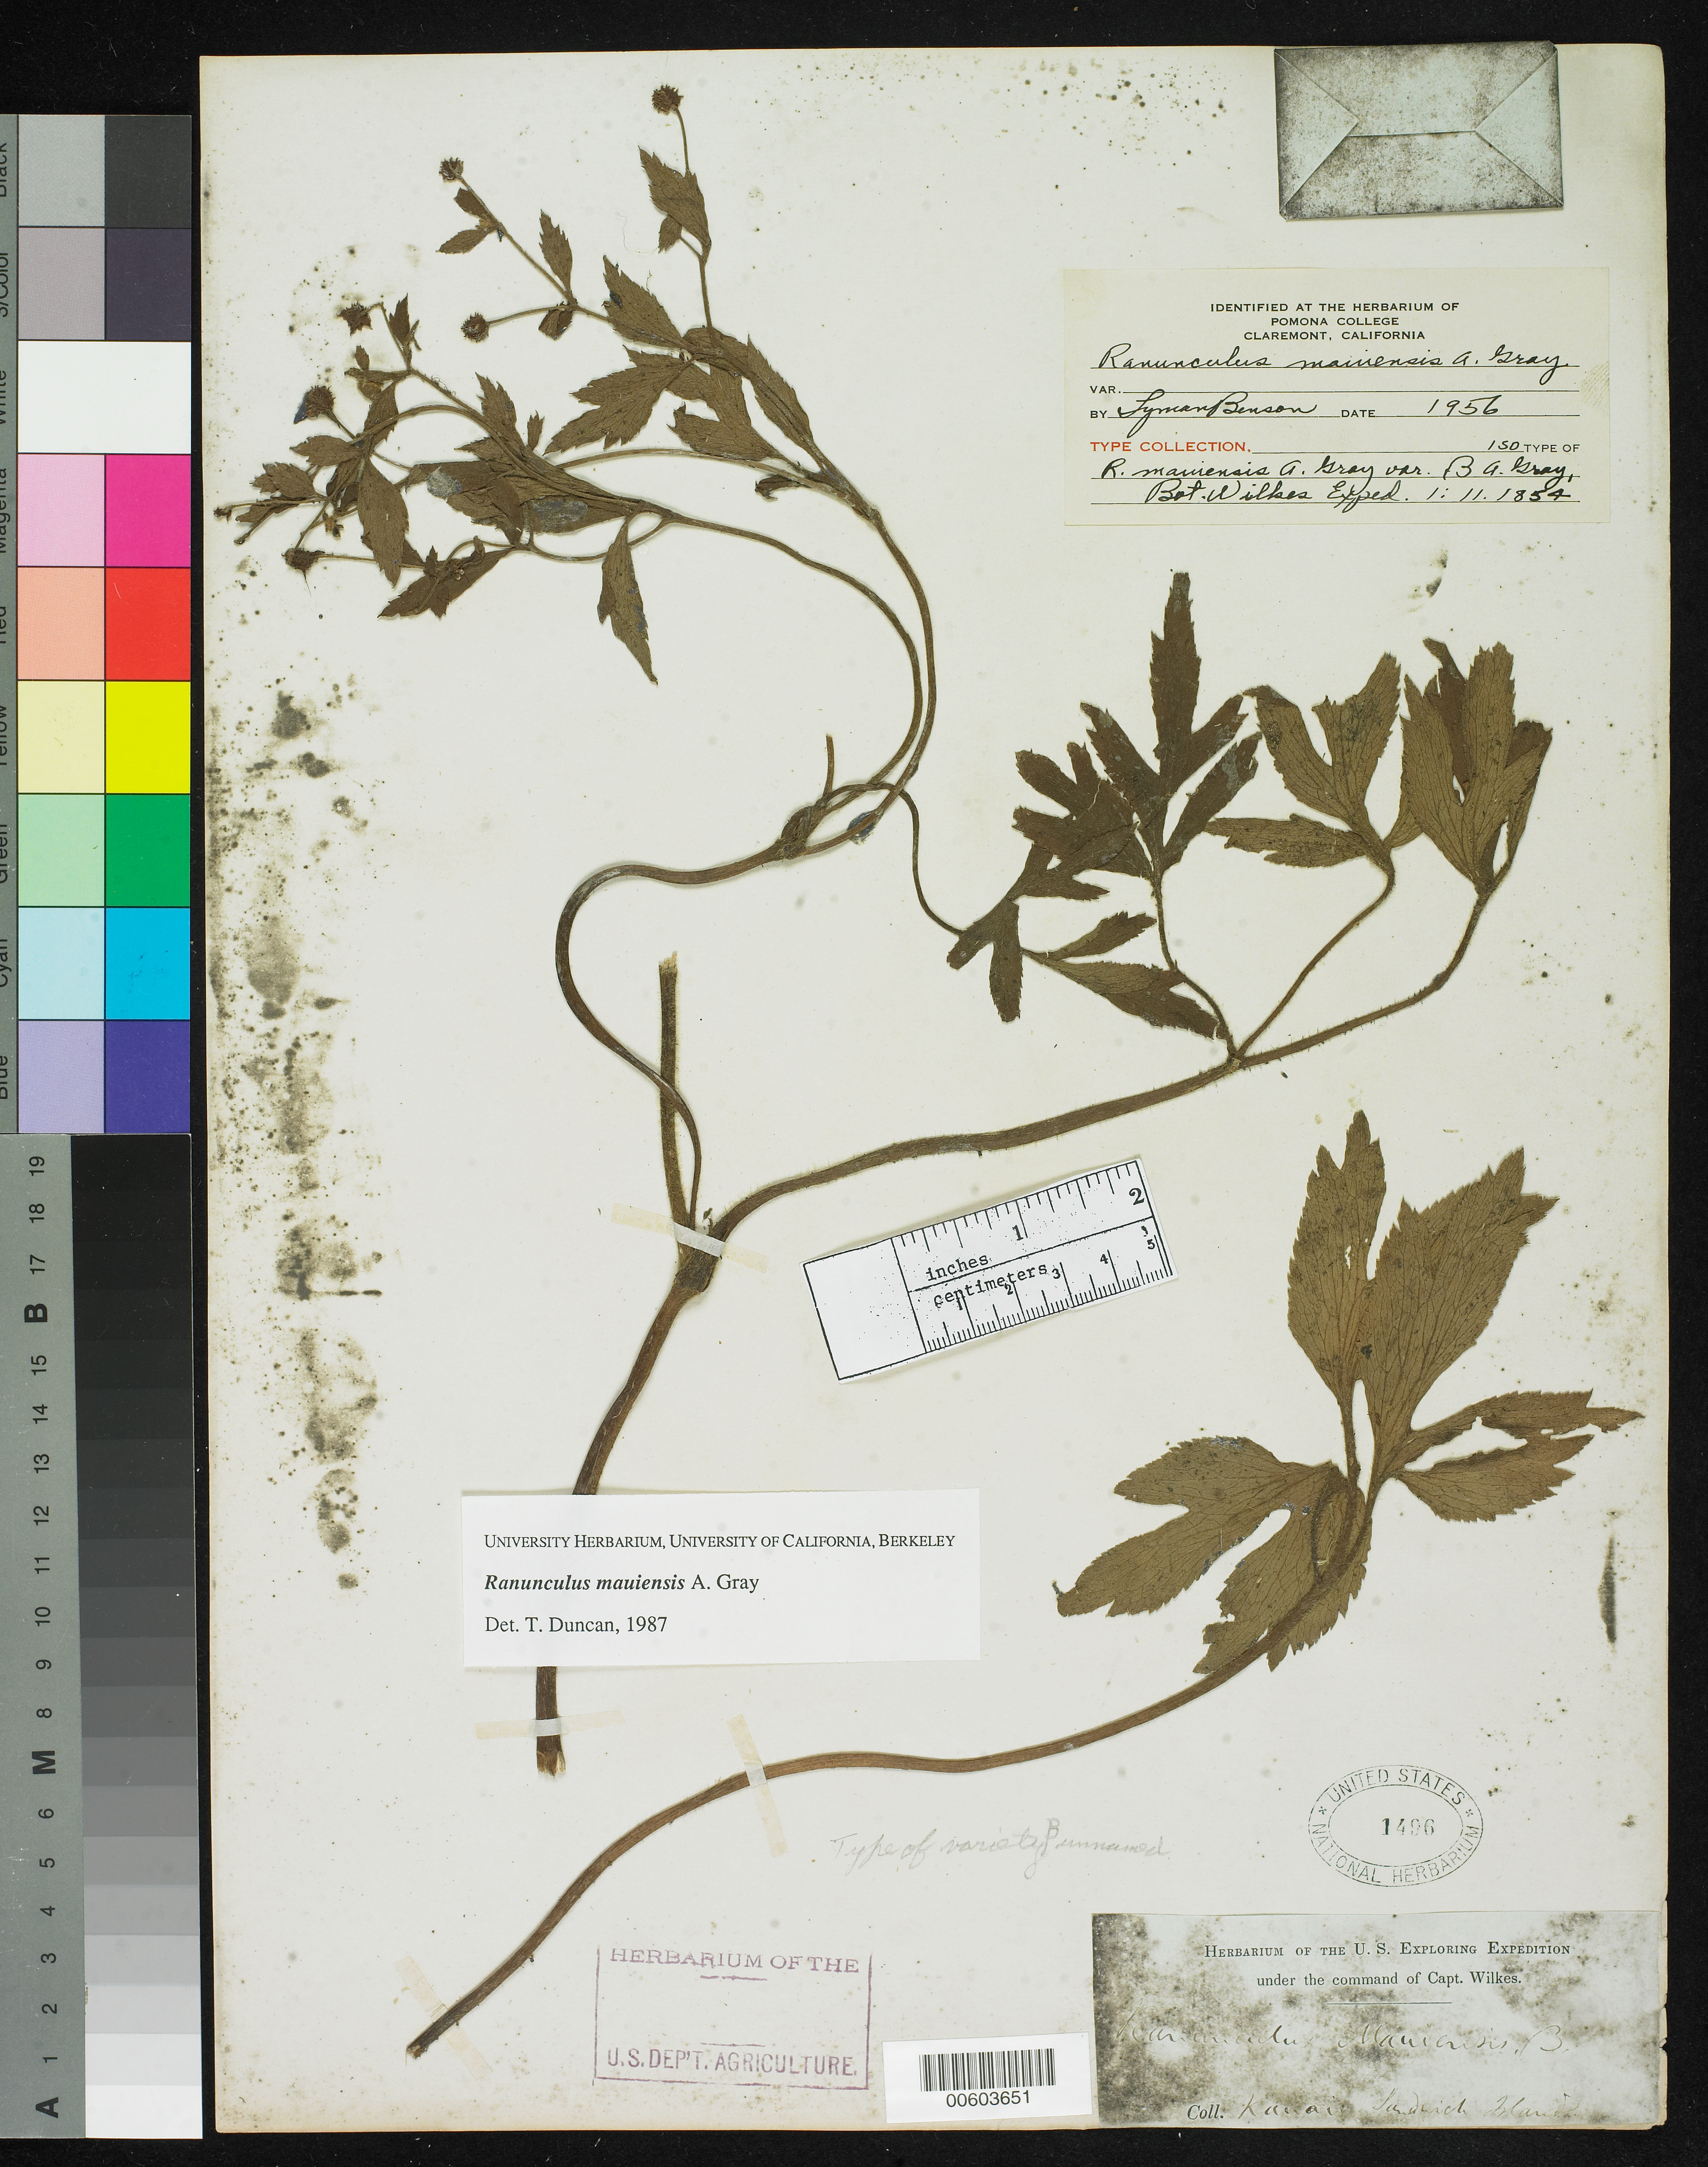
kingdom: Plantae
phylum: Tracheophyta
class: Magnoliopsida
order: Ranunculales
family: Ranunculaceae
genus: Ranunculus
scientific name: Ranunculus mauiensis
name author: A. Gray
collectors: Wilkes Explor. Exped.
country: United States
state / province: Hawaii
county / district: Kauai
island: Kaua'i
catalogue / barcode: US 1496